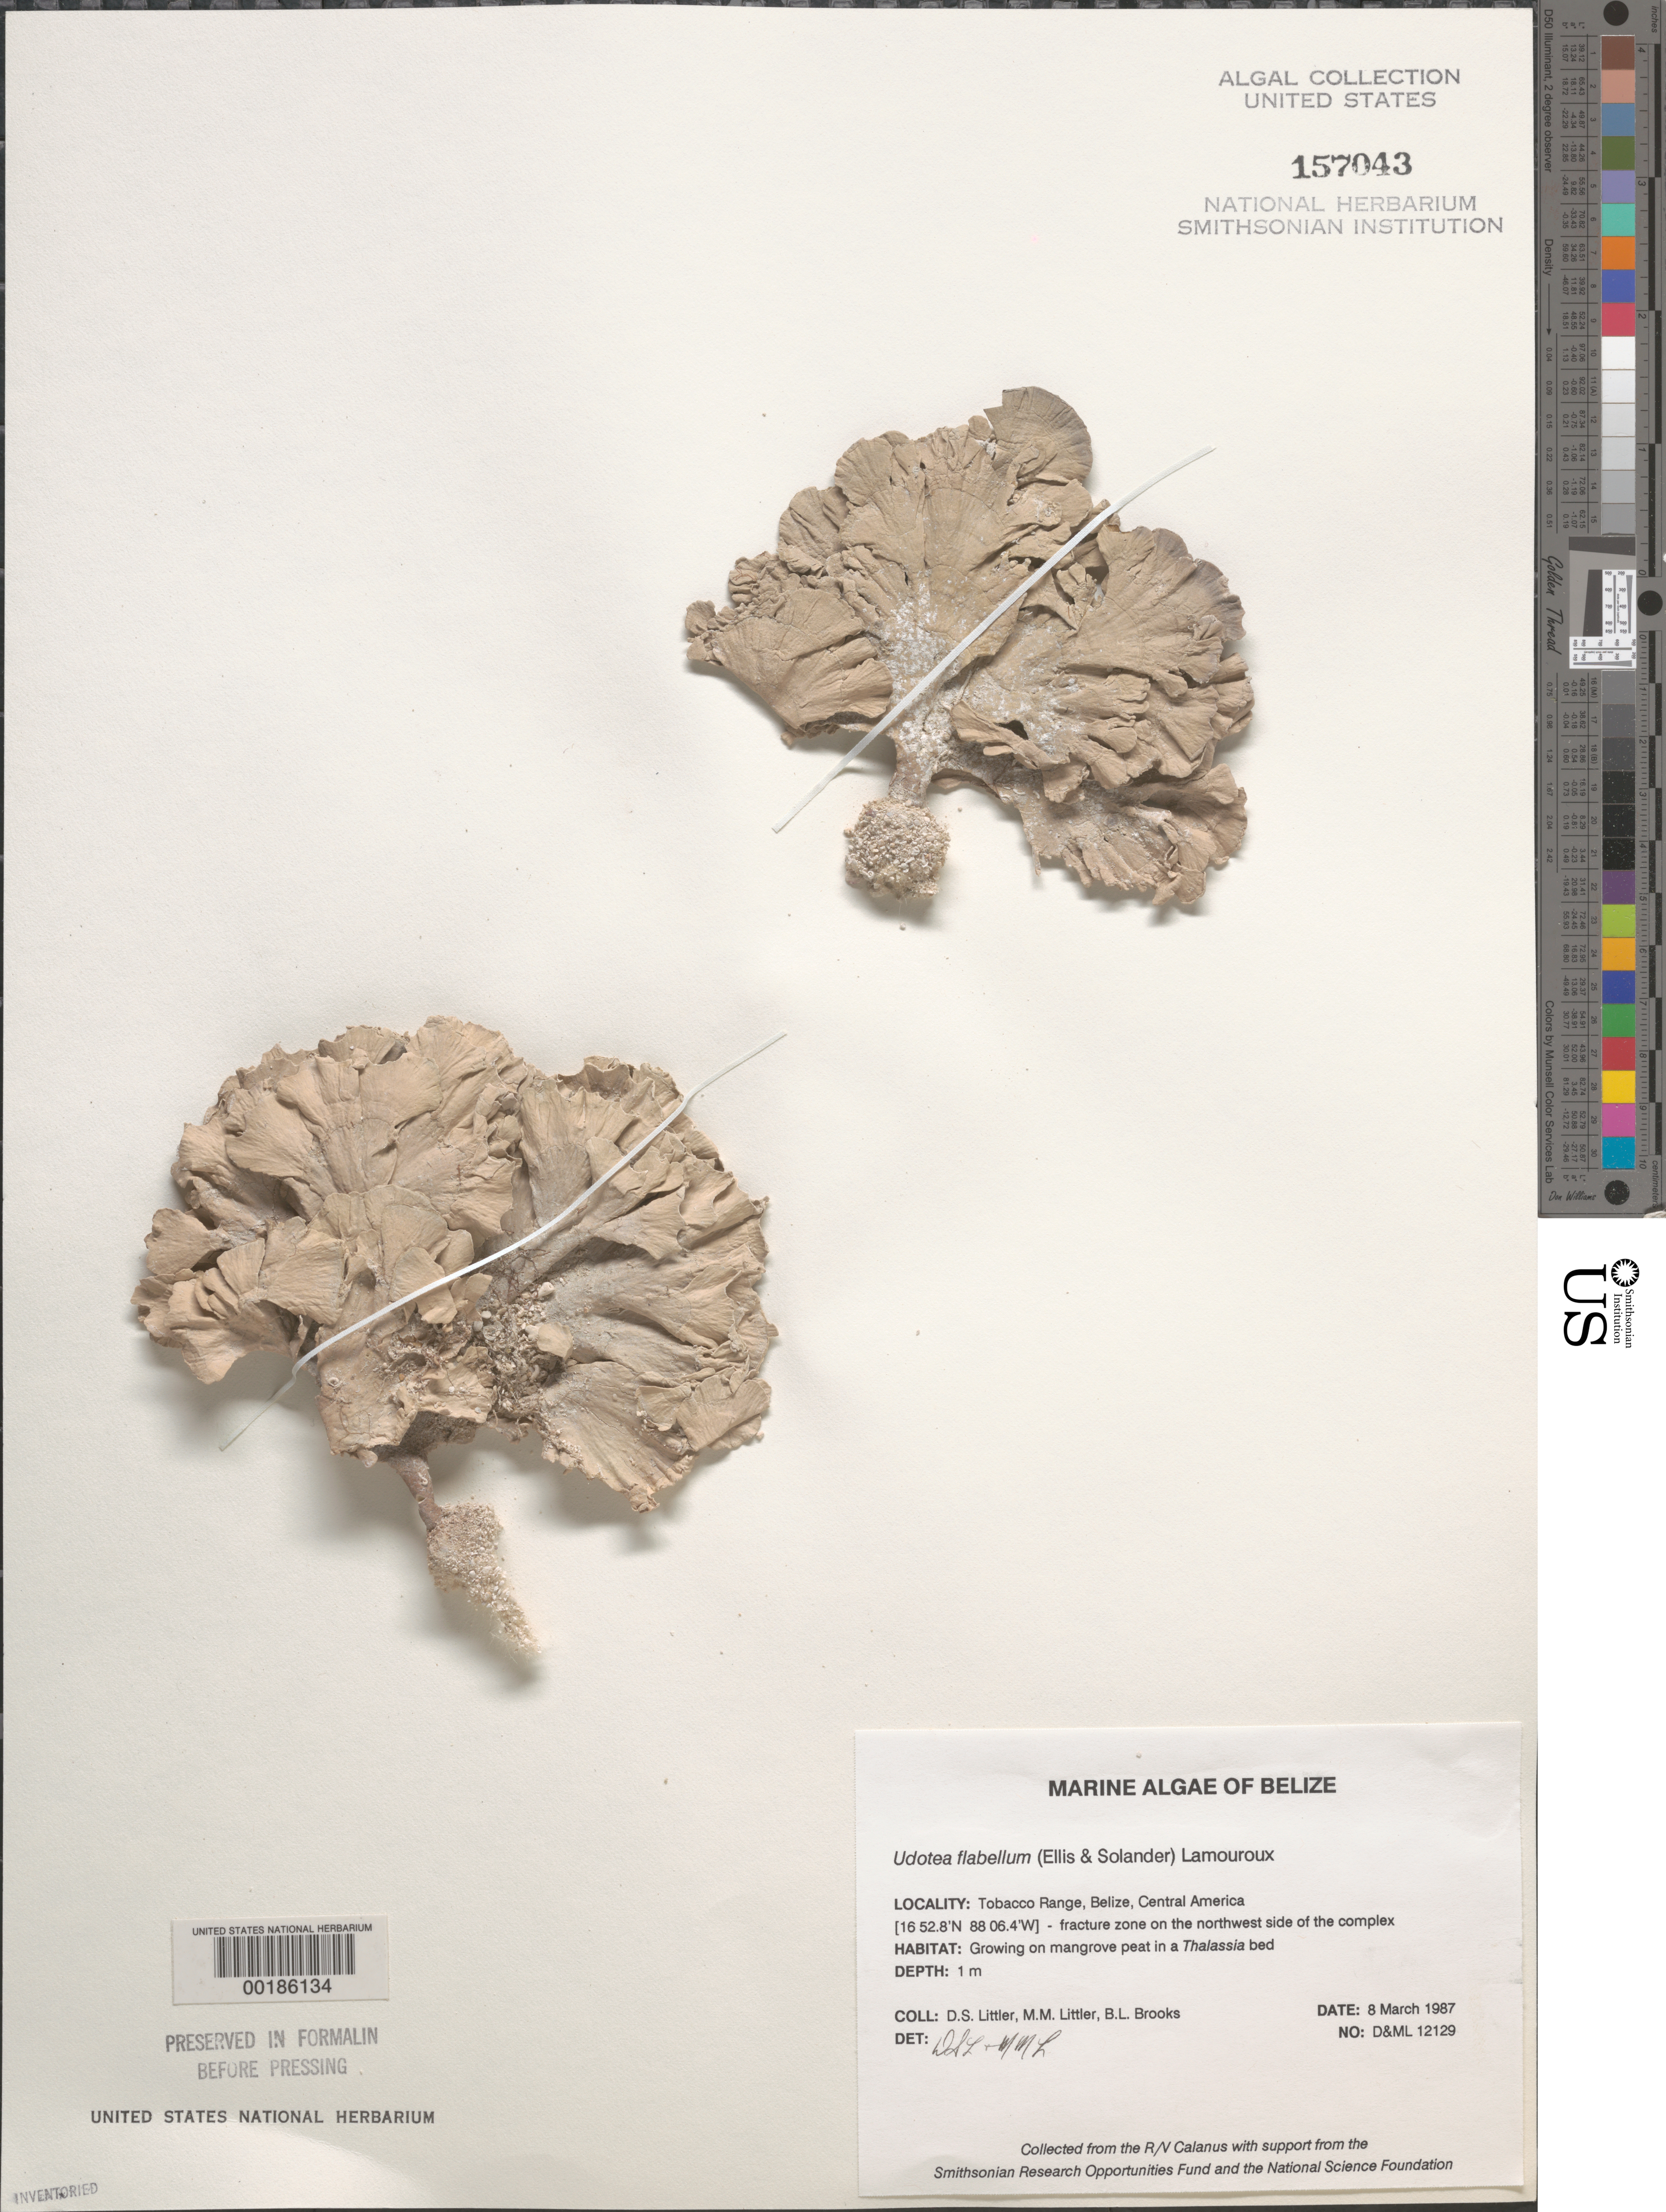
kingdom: Plantae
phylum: Chlorophyta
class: Ulvophyceae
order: Bryopsidales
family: Udoteaceae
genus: Udotea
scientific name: Udotea flabellum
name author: (J. Ellis & Sol.) M. Howe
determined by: Littler, D. S.; Littler, M. M.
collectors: D. S. Littler, M. M. Littler & B. Brooks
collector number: D&ML 12129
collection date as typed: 08 Mar 1987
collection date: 1987-03-08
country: Belize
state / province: Stann Creek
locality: Tobacco Range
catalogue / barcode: US 157043